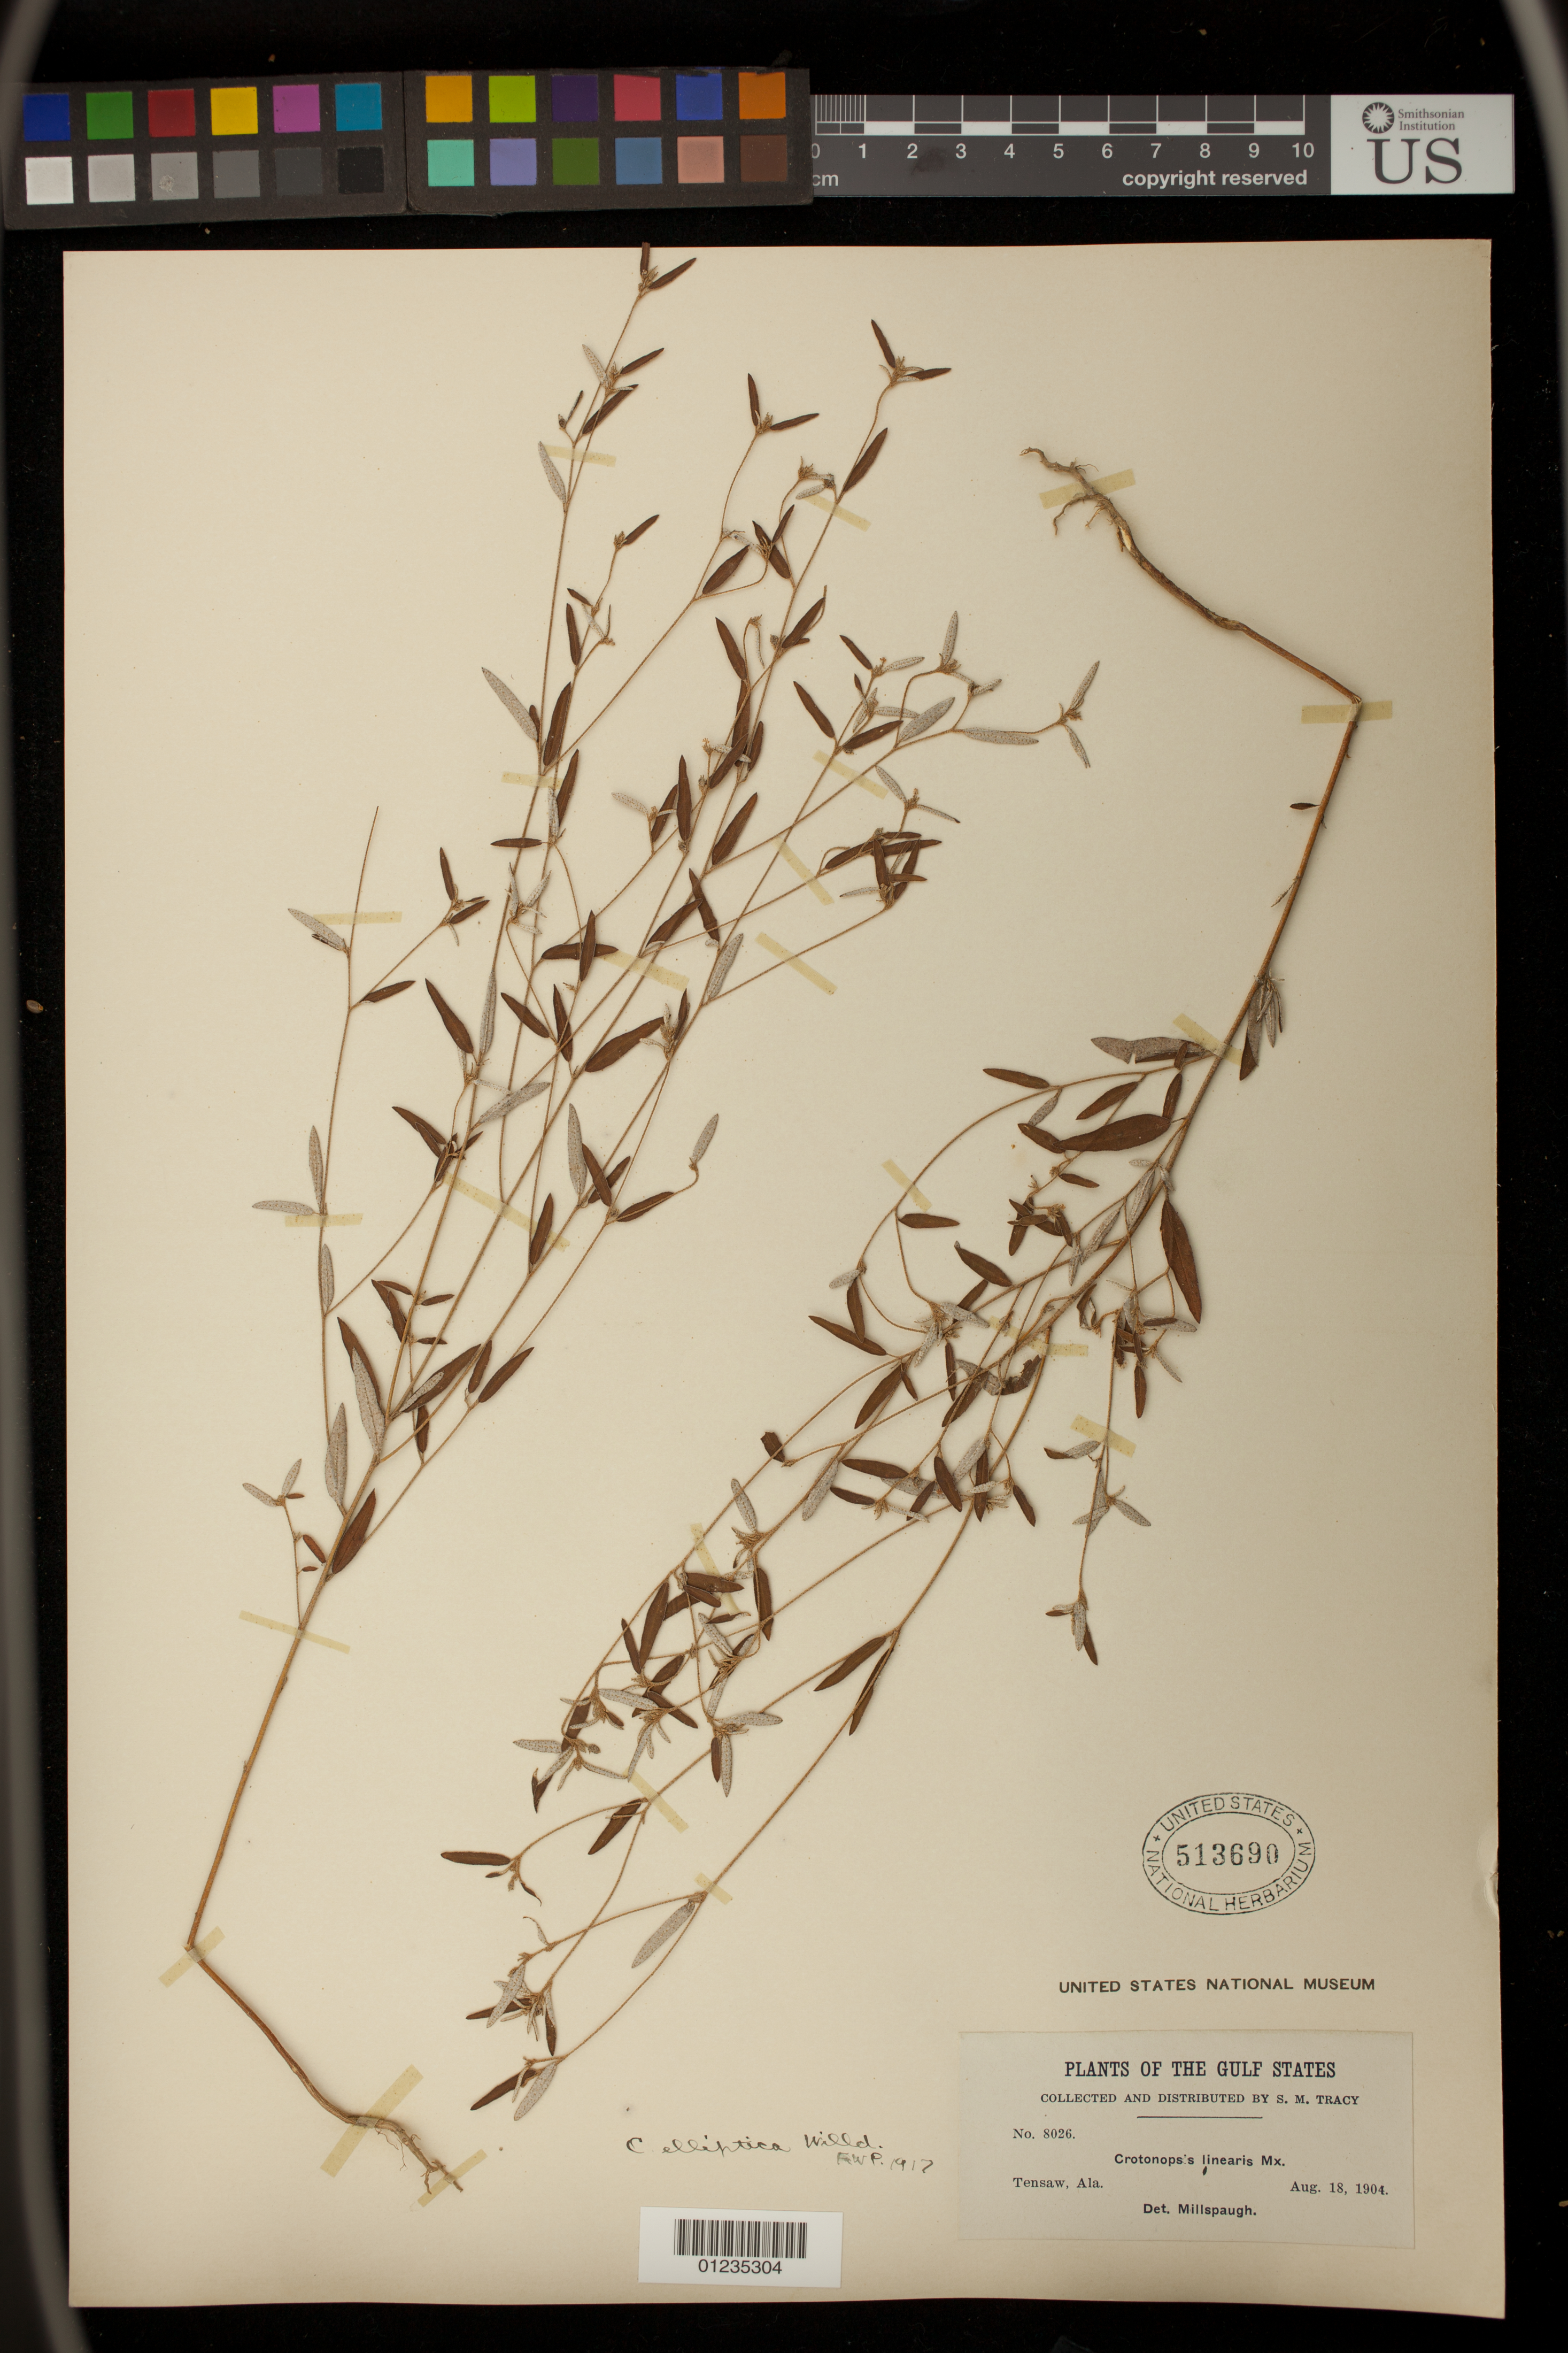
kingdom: Plantae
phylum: Tracheophyta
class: Magnoliopsida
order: Malpighiales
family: Euphorbiaceae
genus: Crotonopsis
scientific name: Crotonopsis elliptica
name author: Willd.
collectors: S. M. Tracy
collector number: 8026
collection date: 1904-08-18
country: United States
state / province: Alabama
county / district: Baldwin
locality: Tensaw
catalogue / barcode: US 513690